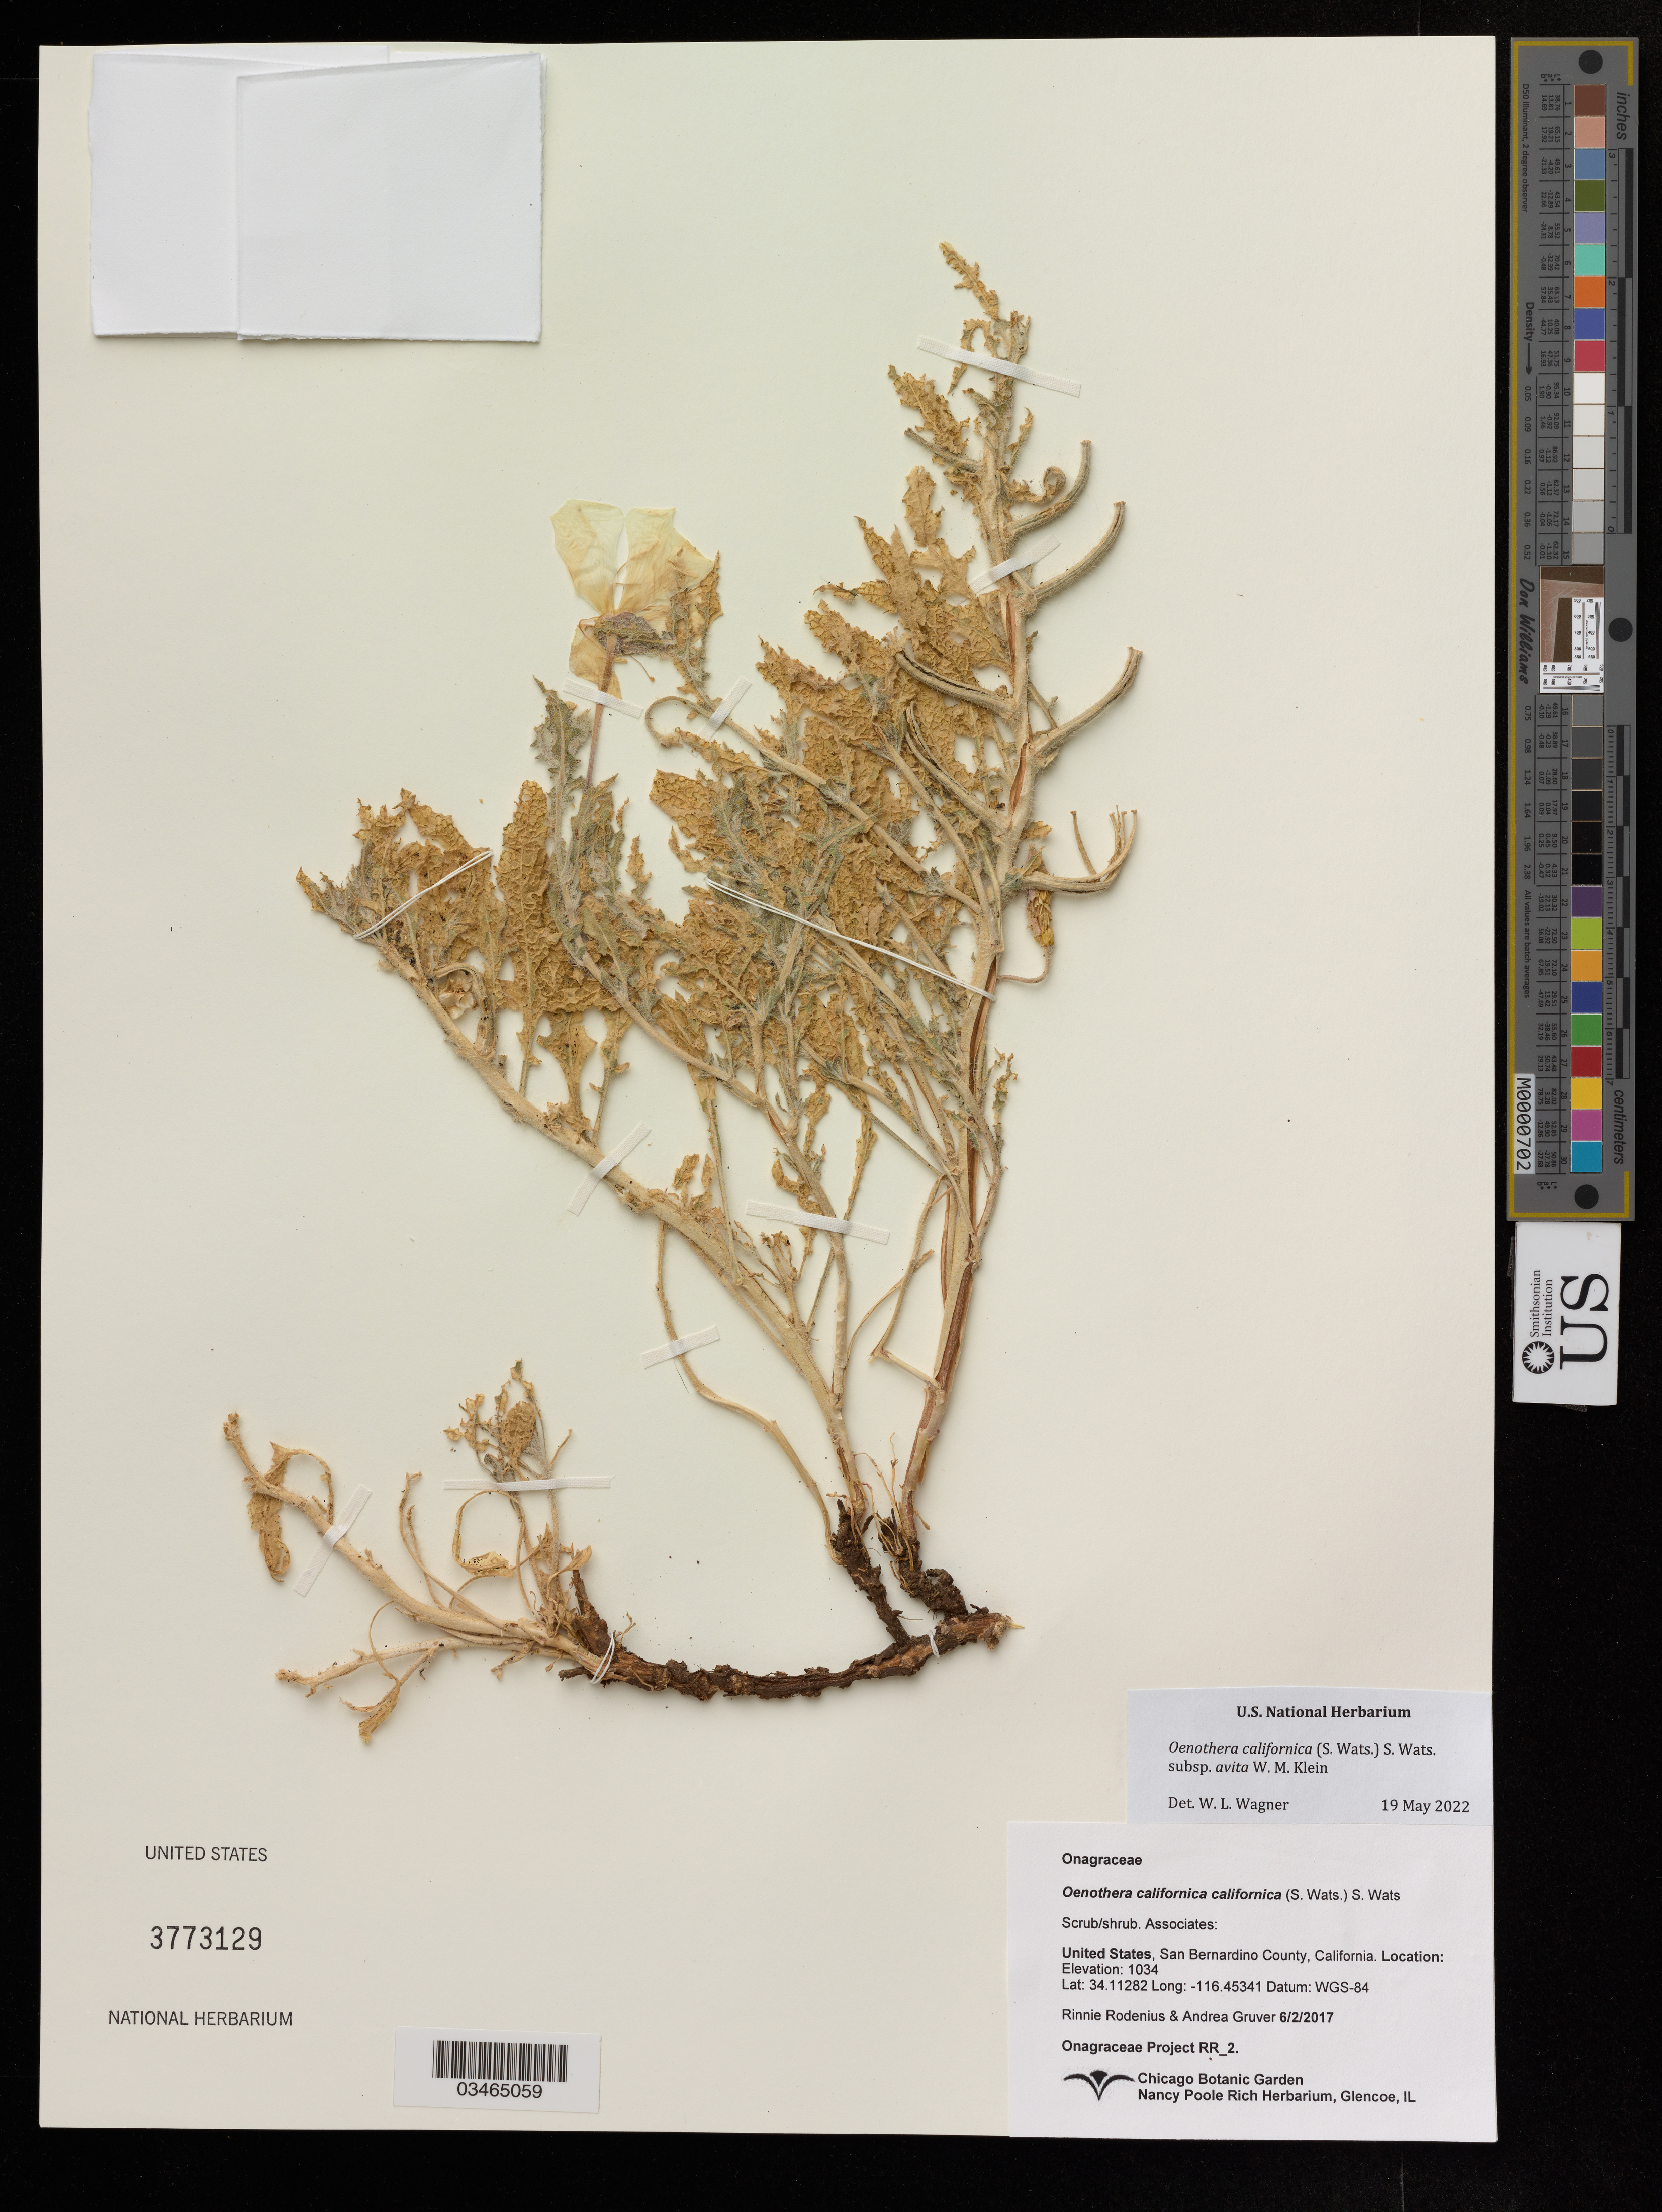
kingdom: Plantae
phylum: Tracheophyta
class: Magnoliopsida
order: Myrtales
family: Onagraceae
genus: Oenothera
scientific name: Oenothera californica subsp. avita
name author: W.M. Klein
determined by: Wagner, W. L., (BOT), Smithsonian Institution - National Museum of Natural History (UNITED STATES)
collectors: R. Rodenius & A. Gruver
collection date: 2017-06-02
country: United States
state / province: California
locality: San Bernardo County, California.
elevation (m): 1034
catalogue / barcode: US 3773129